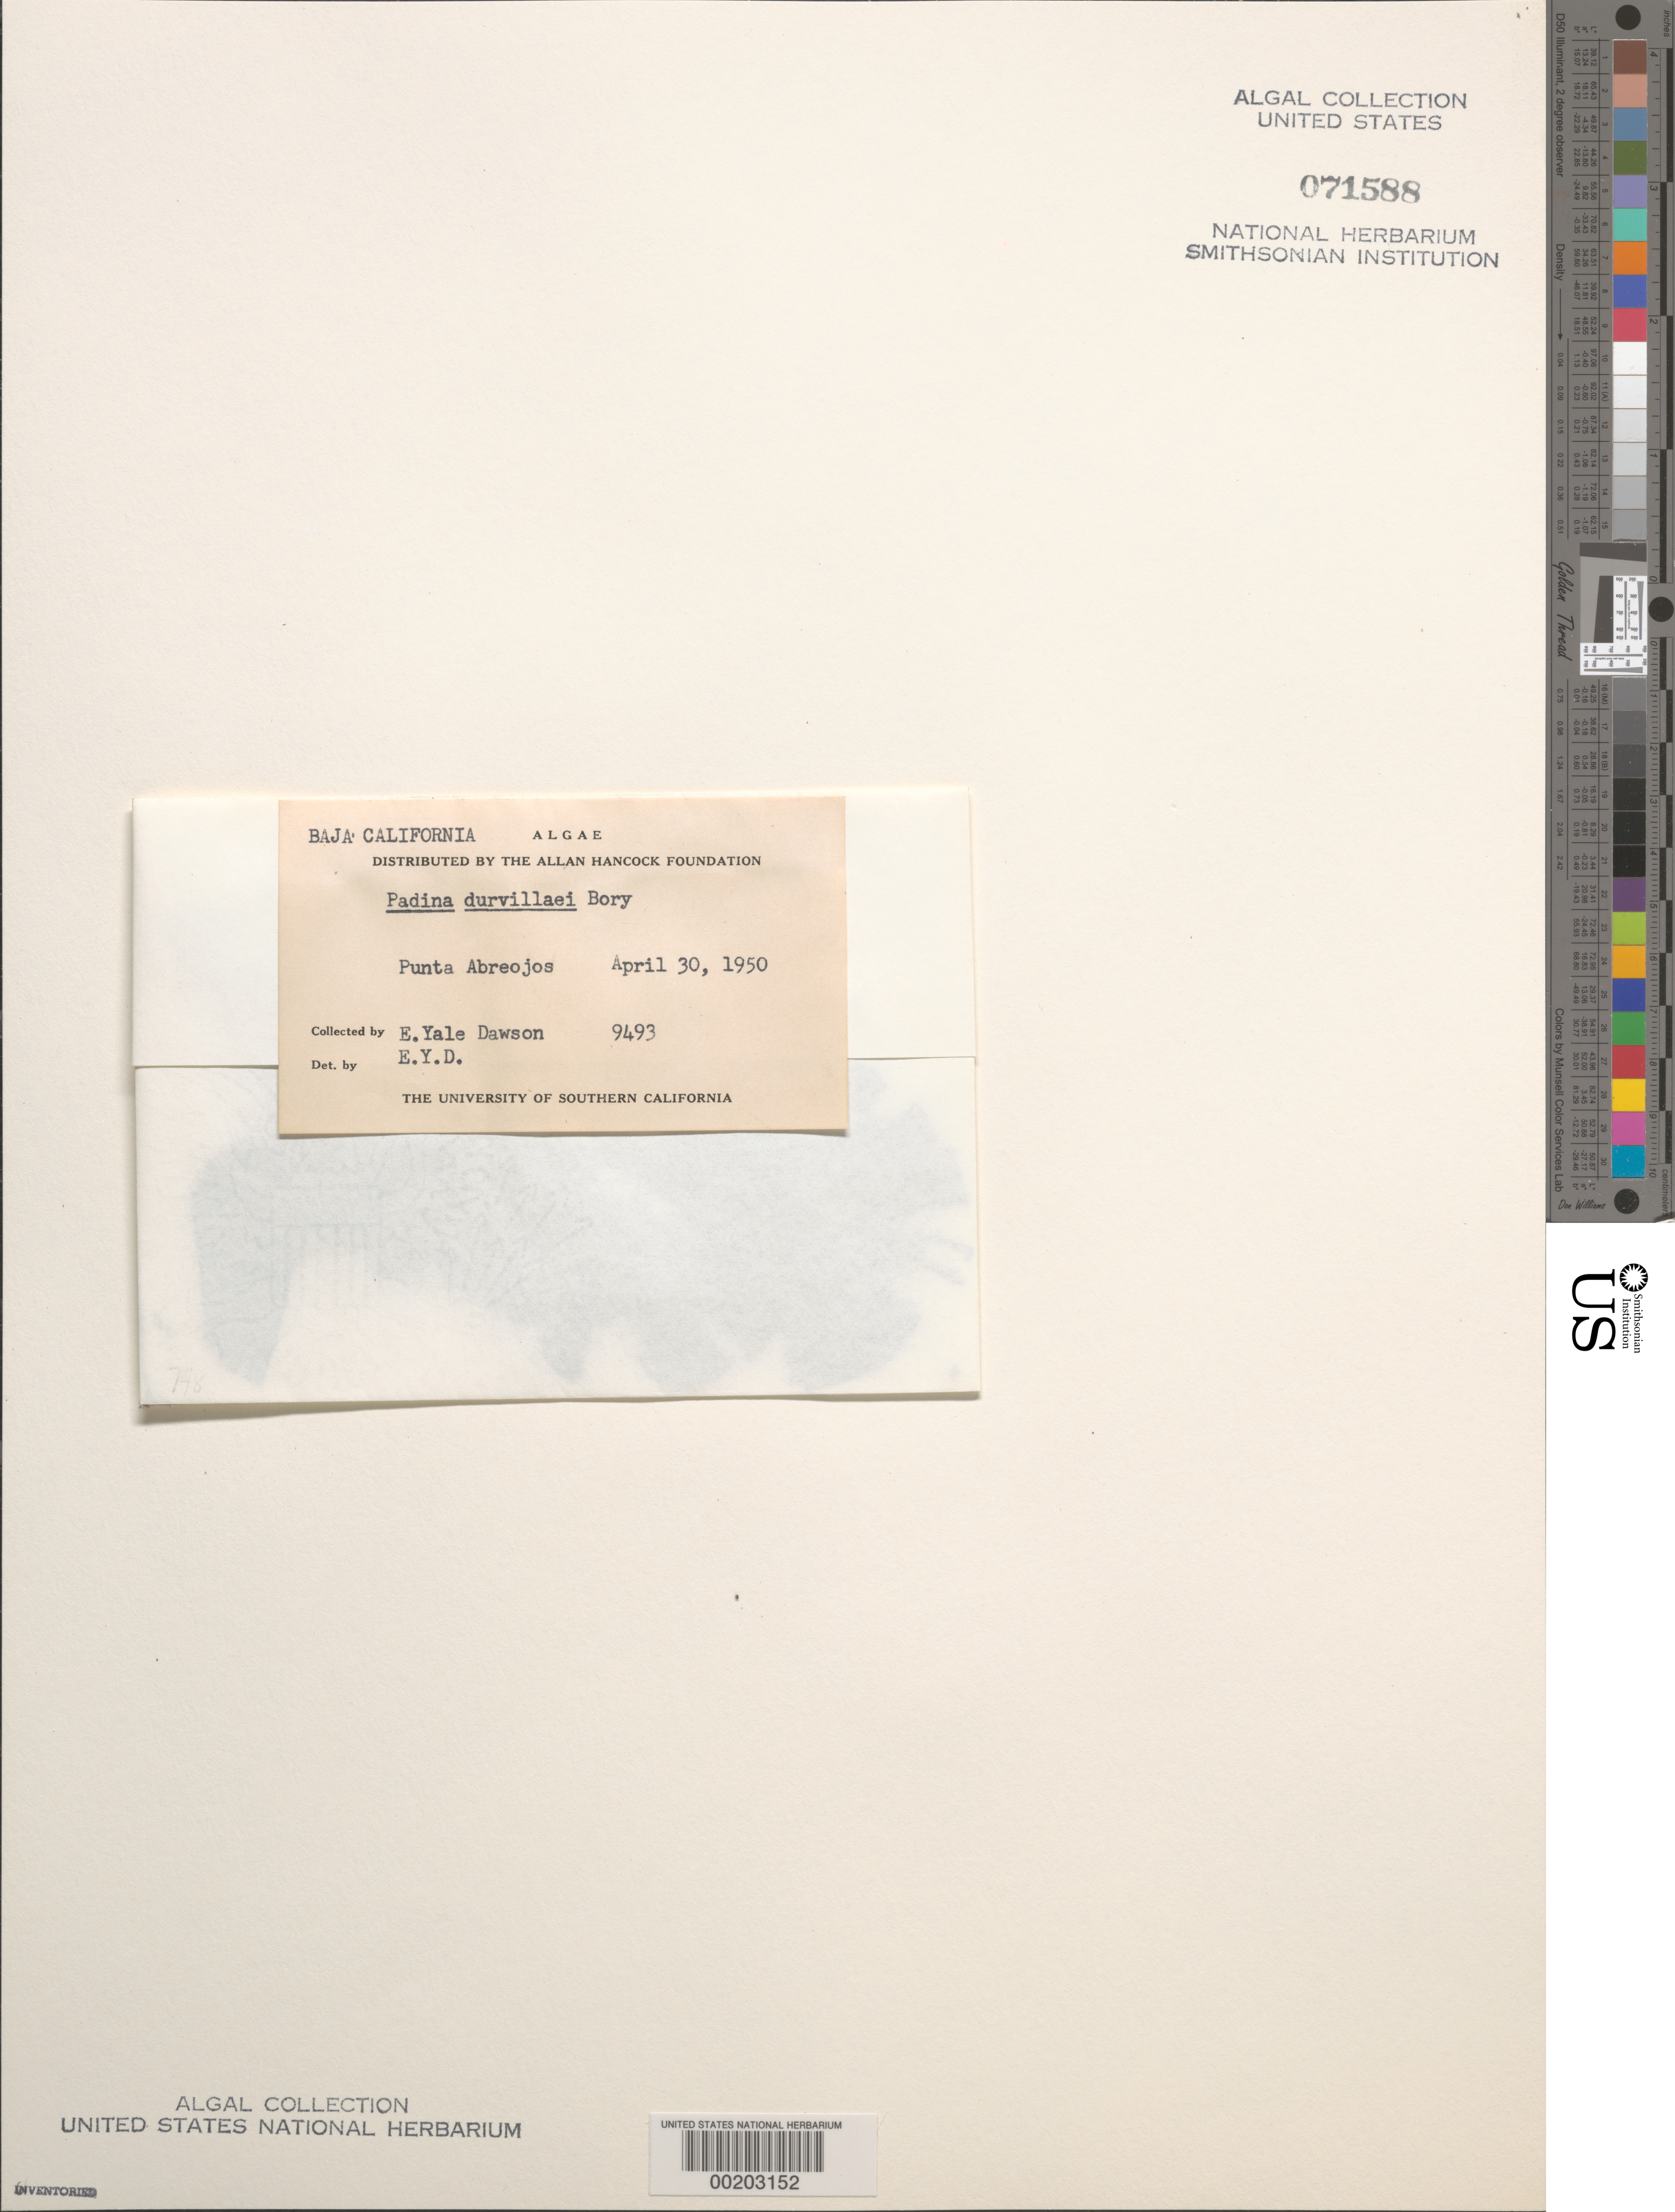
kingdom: Chromista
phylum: Ochrophyta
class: Phaeophyceae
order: Dictyotales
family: Dictyotaceae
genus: Padina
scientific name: Padina durvillaei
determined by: Dawson, E. Y.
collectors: E. Y. Dawson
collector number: EYD 9493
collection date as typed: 30 Apr 1950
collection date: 1950-04-30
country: Mexico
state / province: Baja California Sur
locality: Punta Abreojos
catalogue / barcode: US 71588